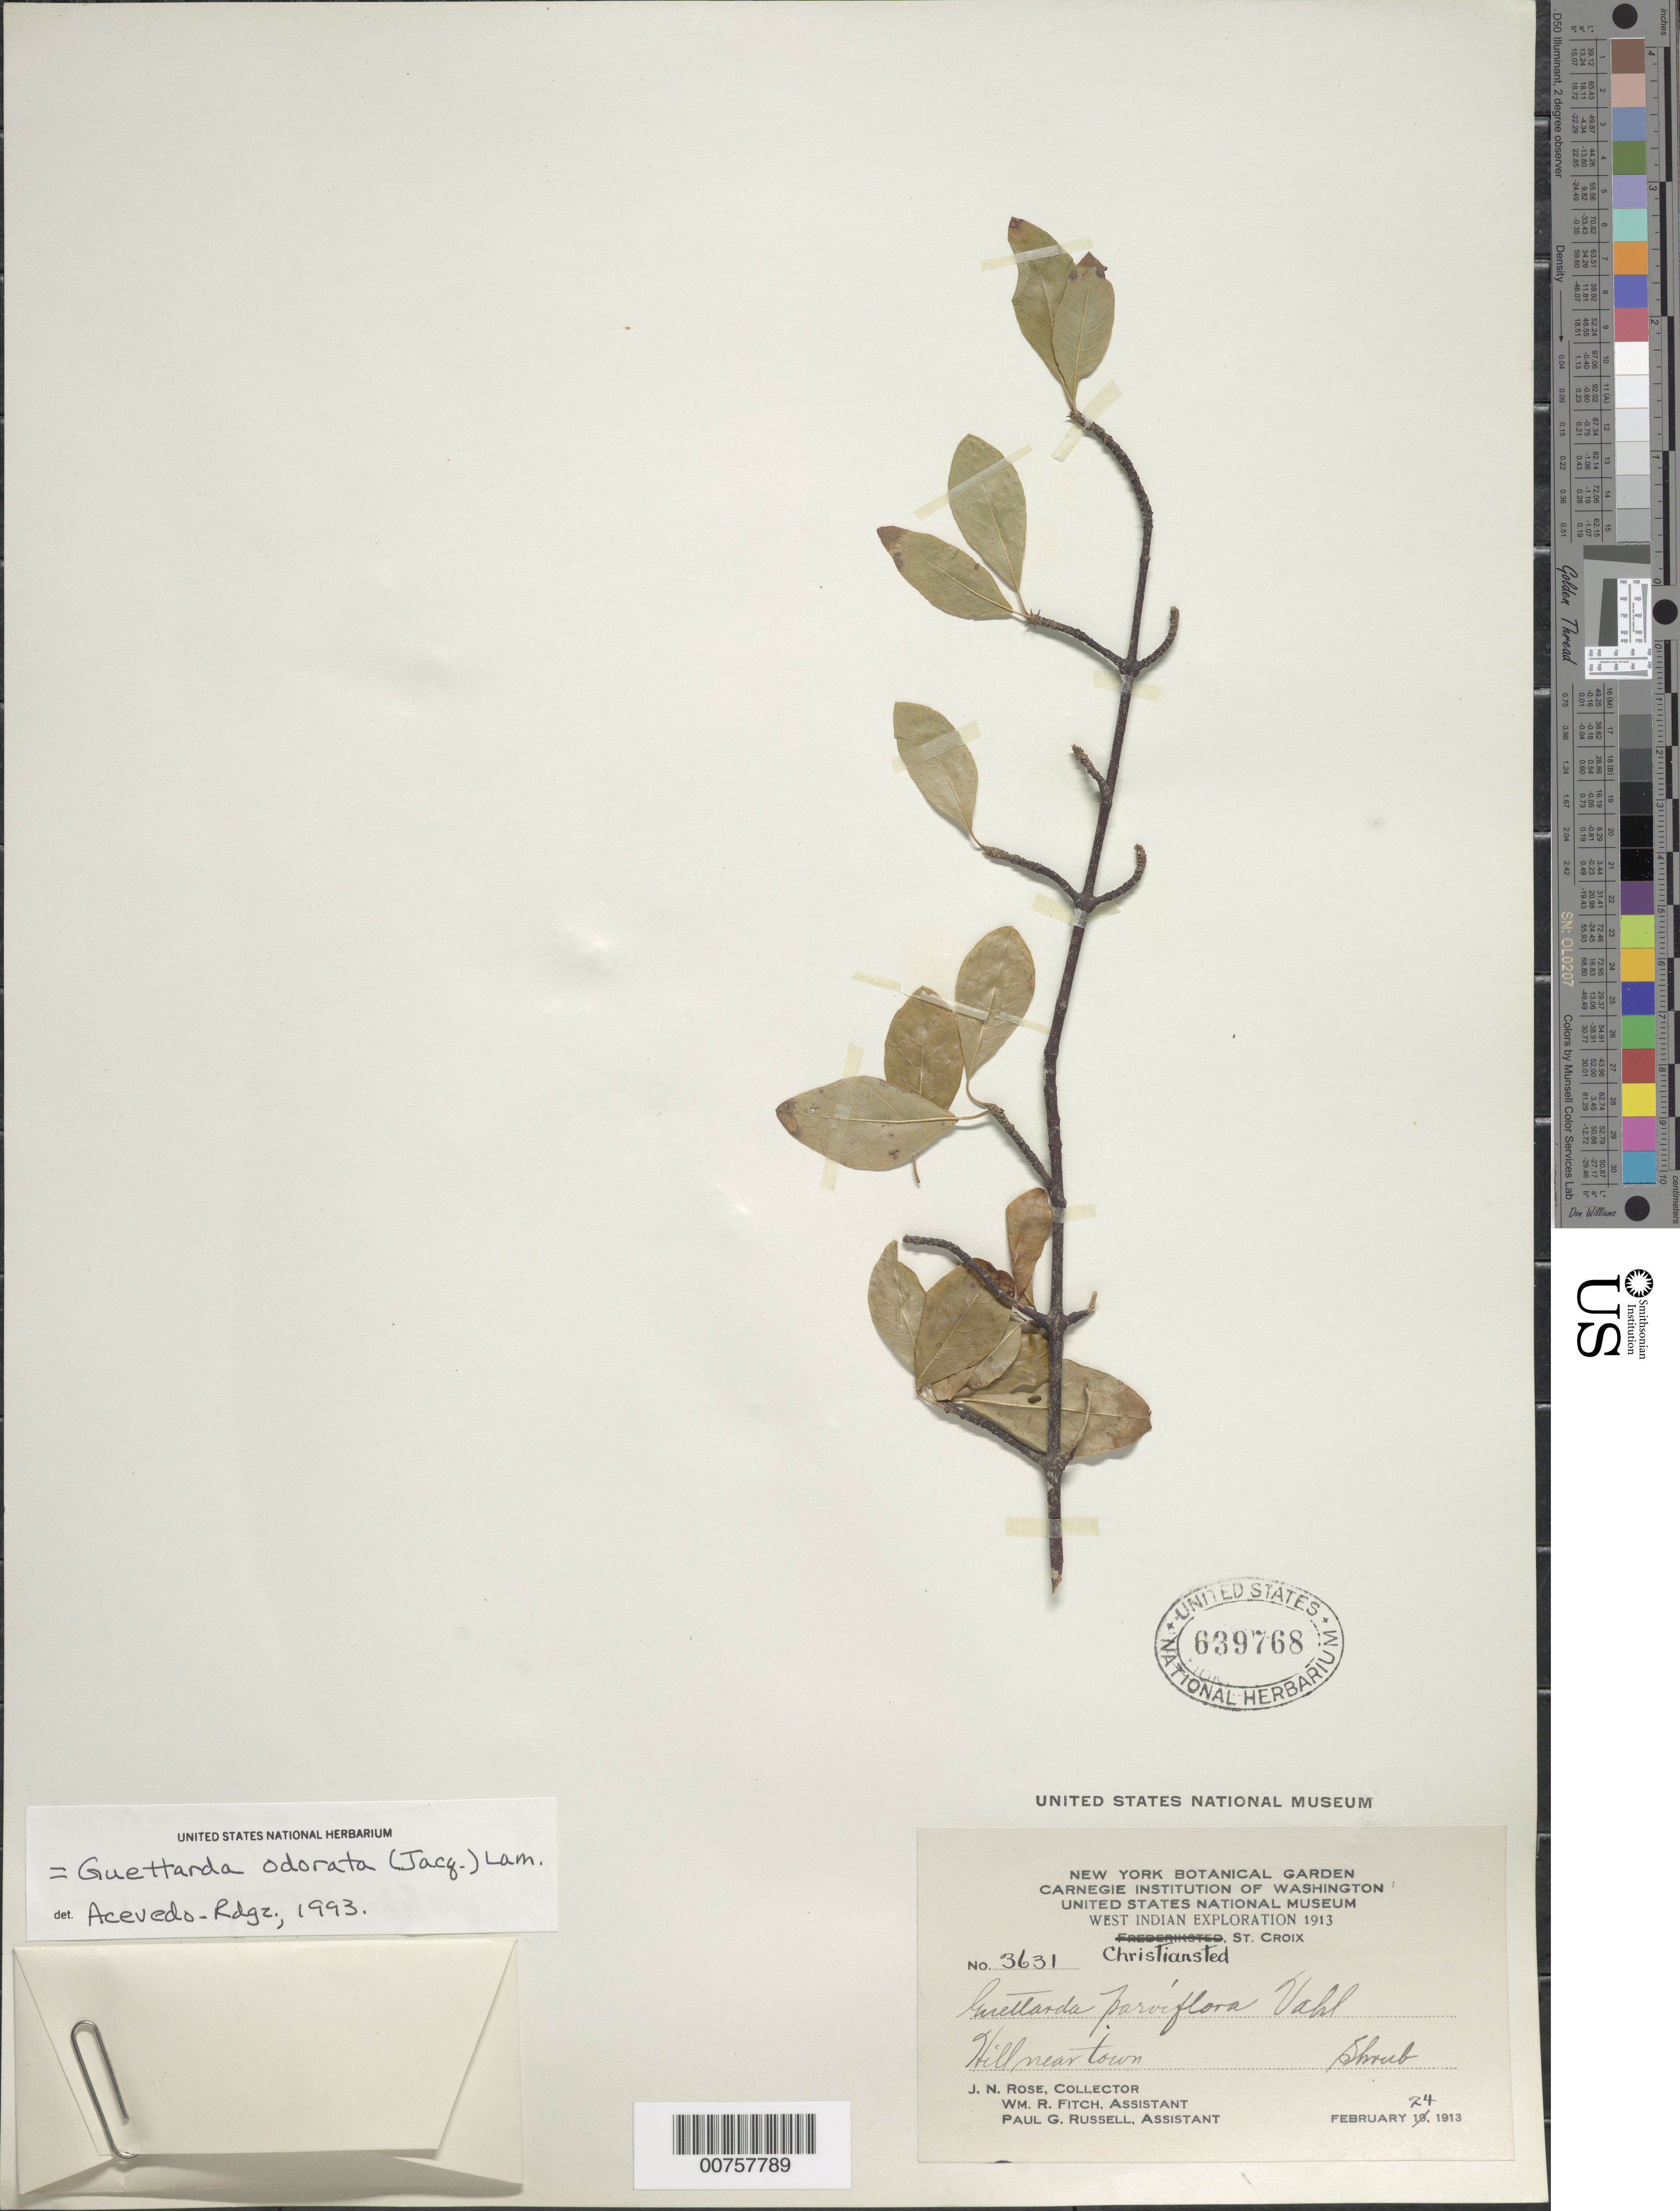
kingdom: Plantae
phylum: Tracheophyta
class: Magnoliopsida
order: Gentianales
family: Rubiaceae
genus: Guettarda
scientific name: Guettarda odorata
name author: (Jacq.) Lam.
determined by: Acevedo-Rodríguez, P., (BOT), Smithsonian Institution - National Museum of Natural History (UNITED STATES)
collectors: J. N. Rose, W. R. Fitch & P. G. Russell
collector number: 3631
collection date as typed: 24 Feb 1913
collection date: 1913-02-24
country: U.S. Virgin Islands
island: St. Croix Island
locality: Christiansted.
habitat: Hill near town.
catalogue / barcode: US 639768